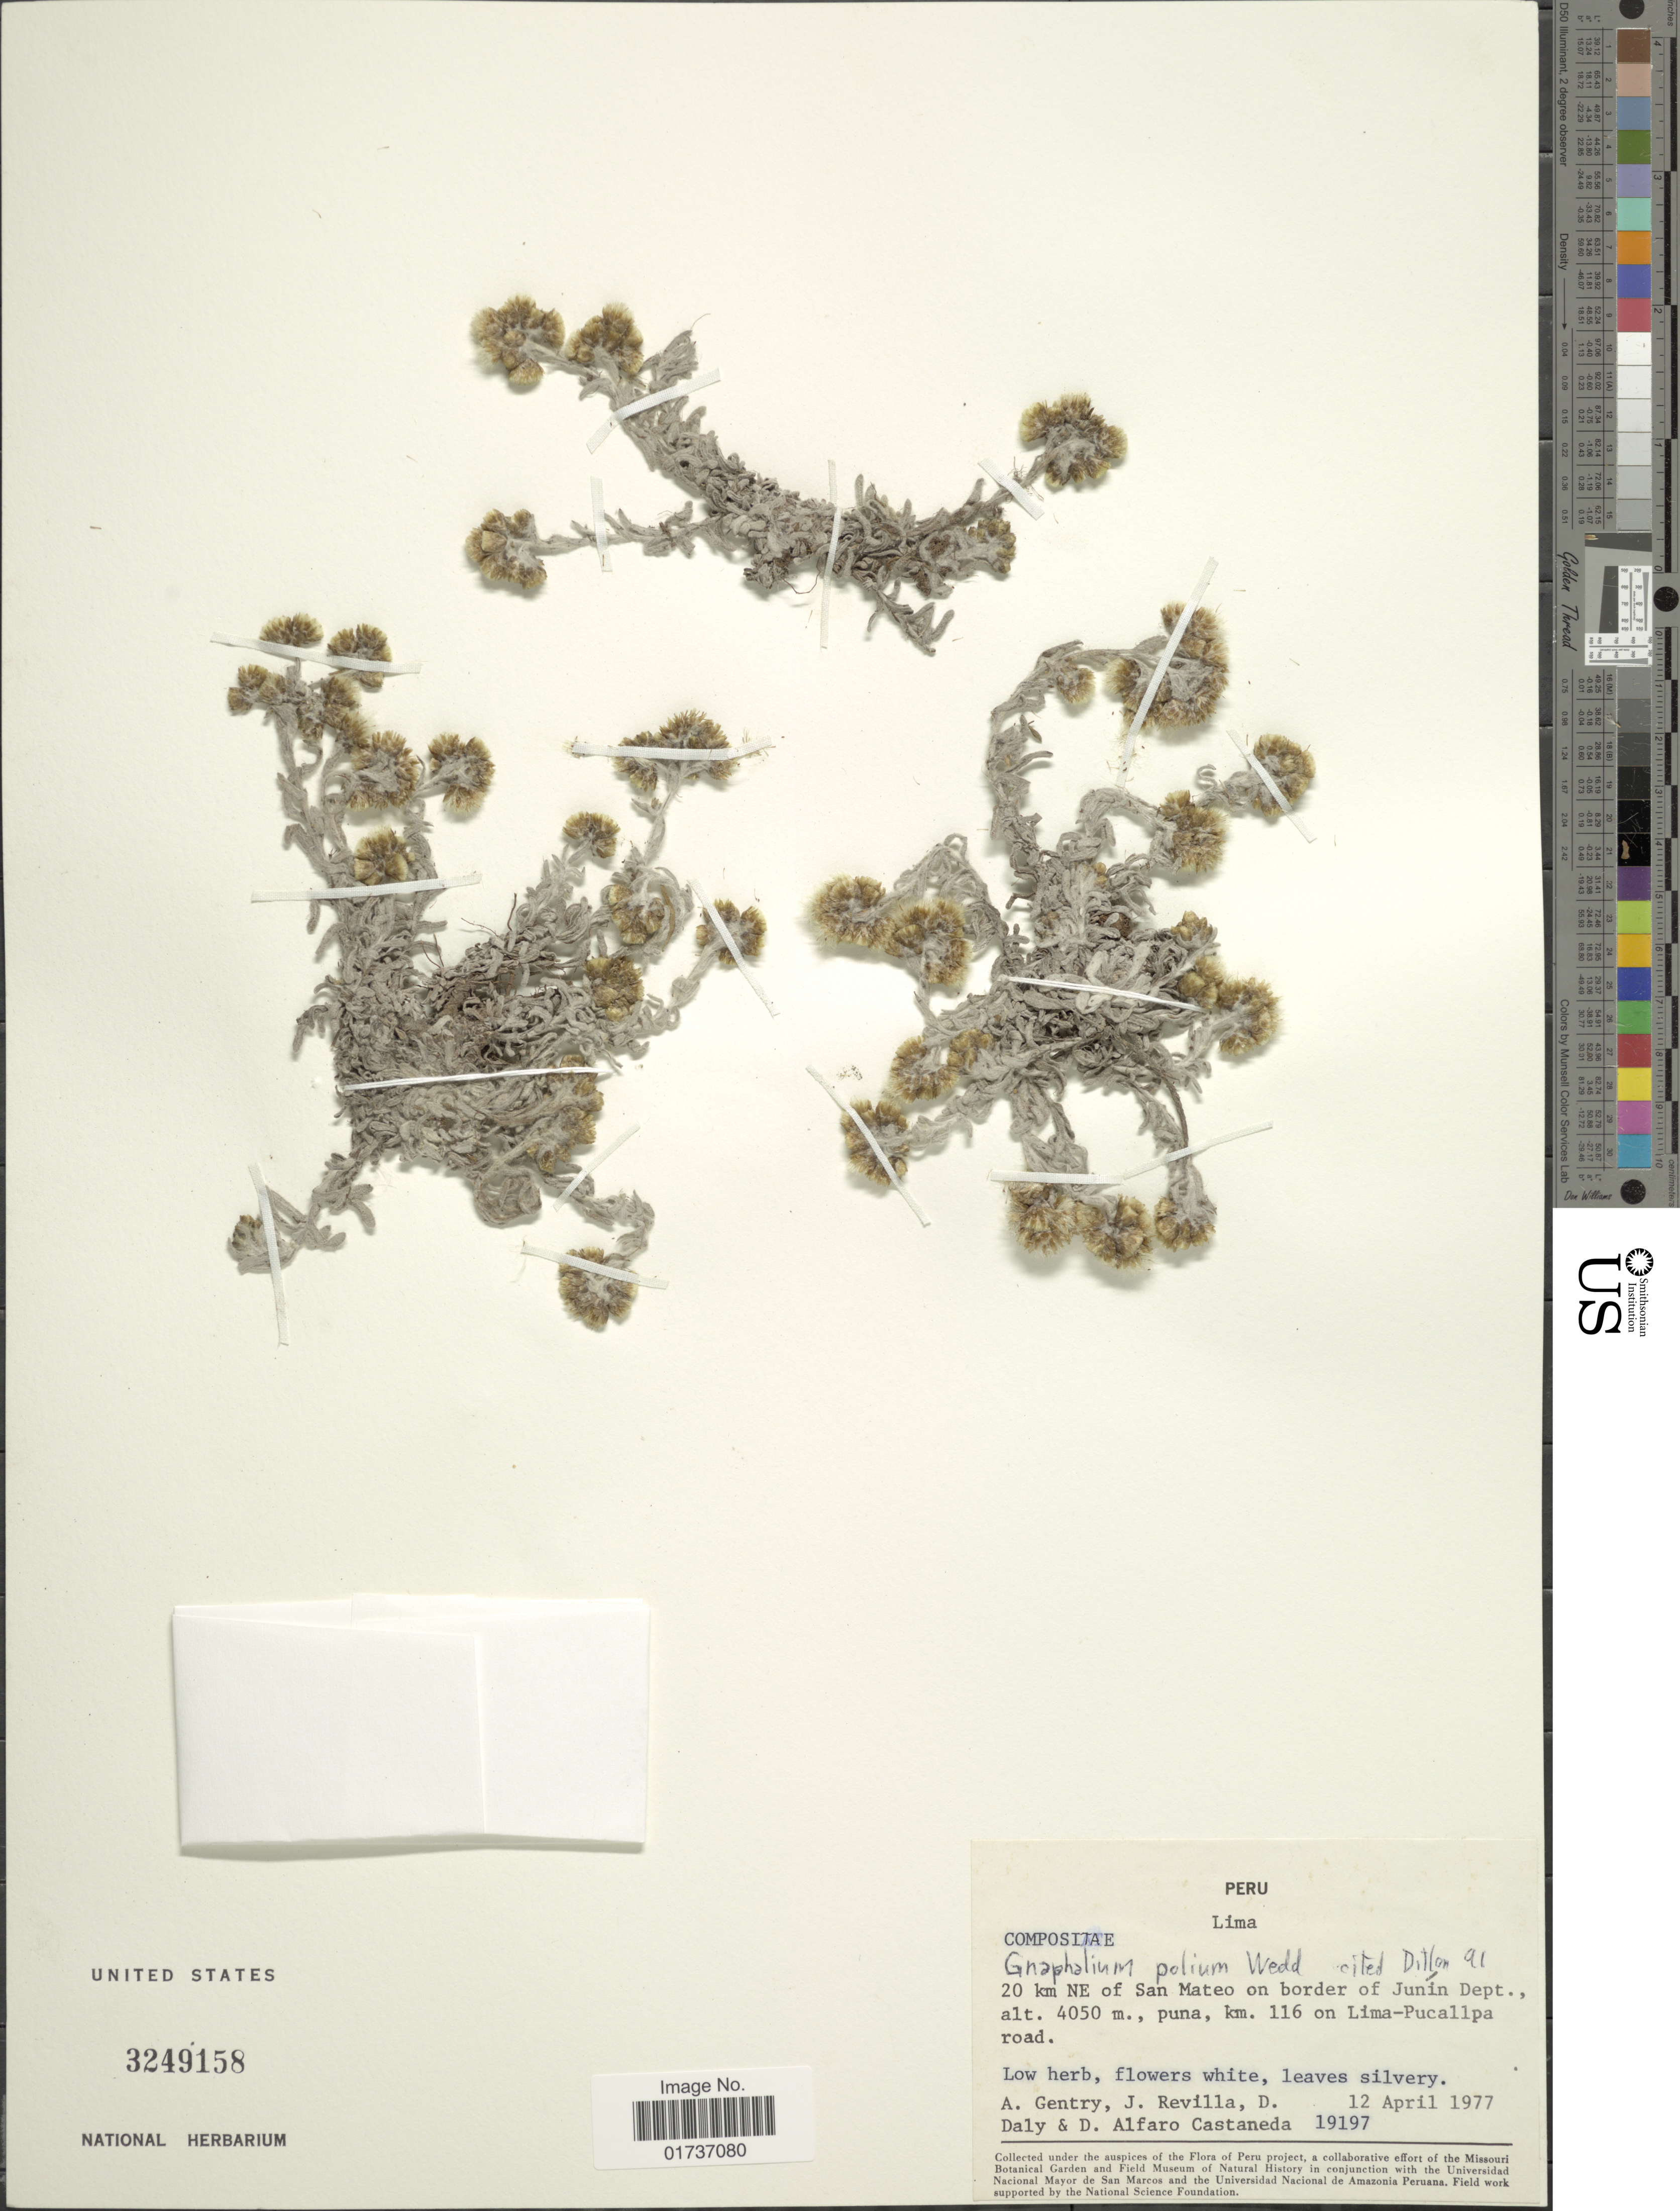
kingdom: Plantae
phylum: Tracheophyta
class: Magnoliopsida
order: Asterales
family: Asteraceae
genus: Gnaphalium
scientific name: Gnaphalium polium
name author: Wedd.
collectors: A. H. Gentry, J. Revilla, D. C. Daly & D. Alfaro Castaneda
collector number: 19197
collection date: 1977-04-12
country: Peru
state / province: Junín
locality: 20 km NE of San Mateo on border of Junín Dept.., puna, km 116 on Lima-Pucallpa road, Lima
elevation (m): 4050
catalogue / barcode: US 3249158